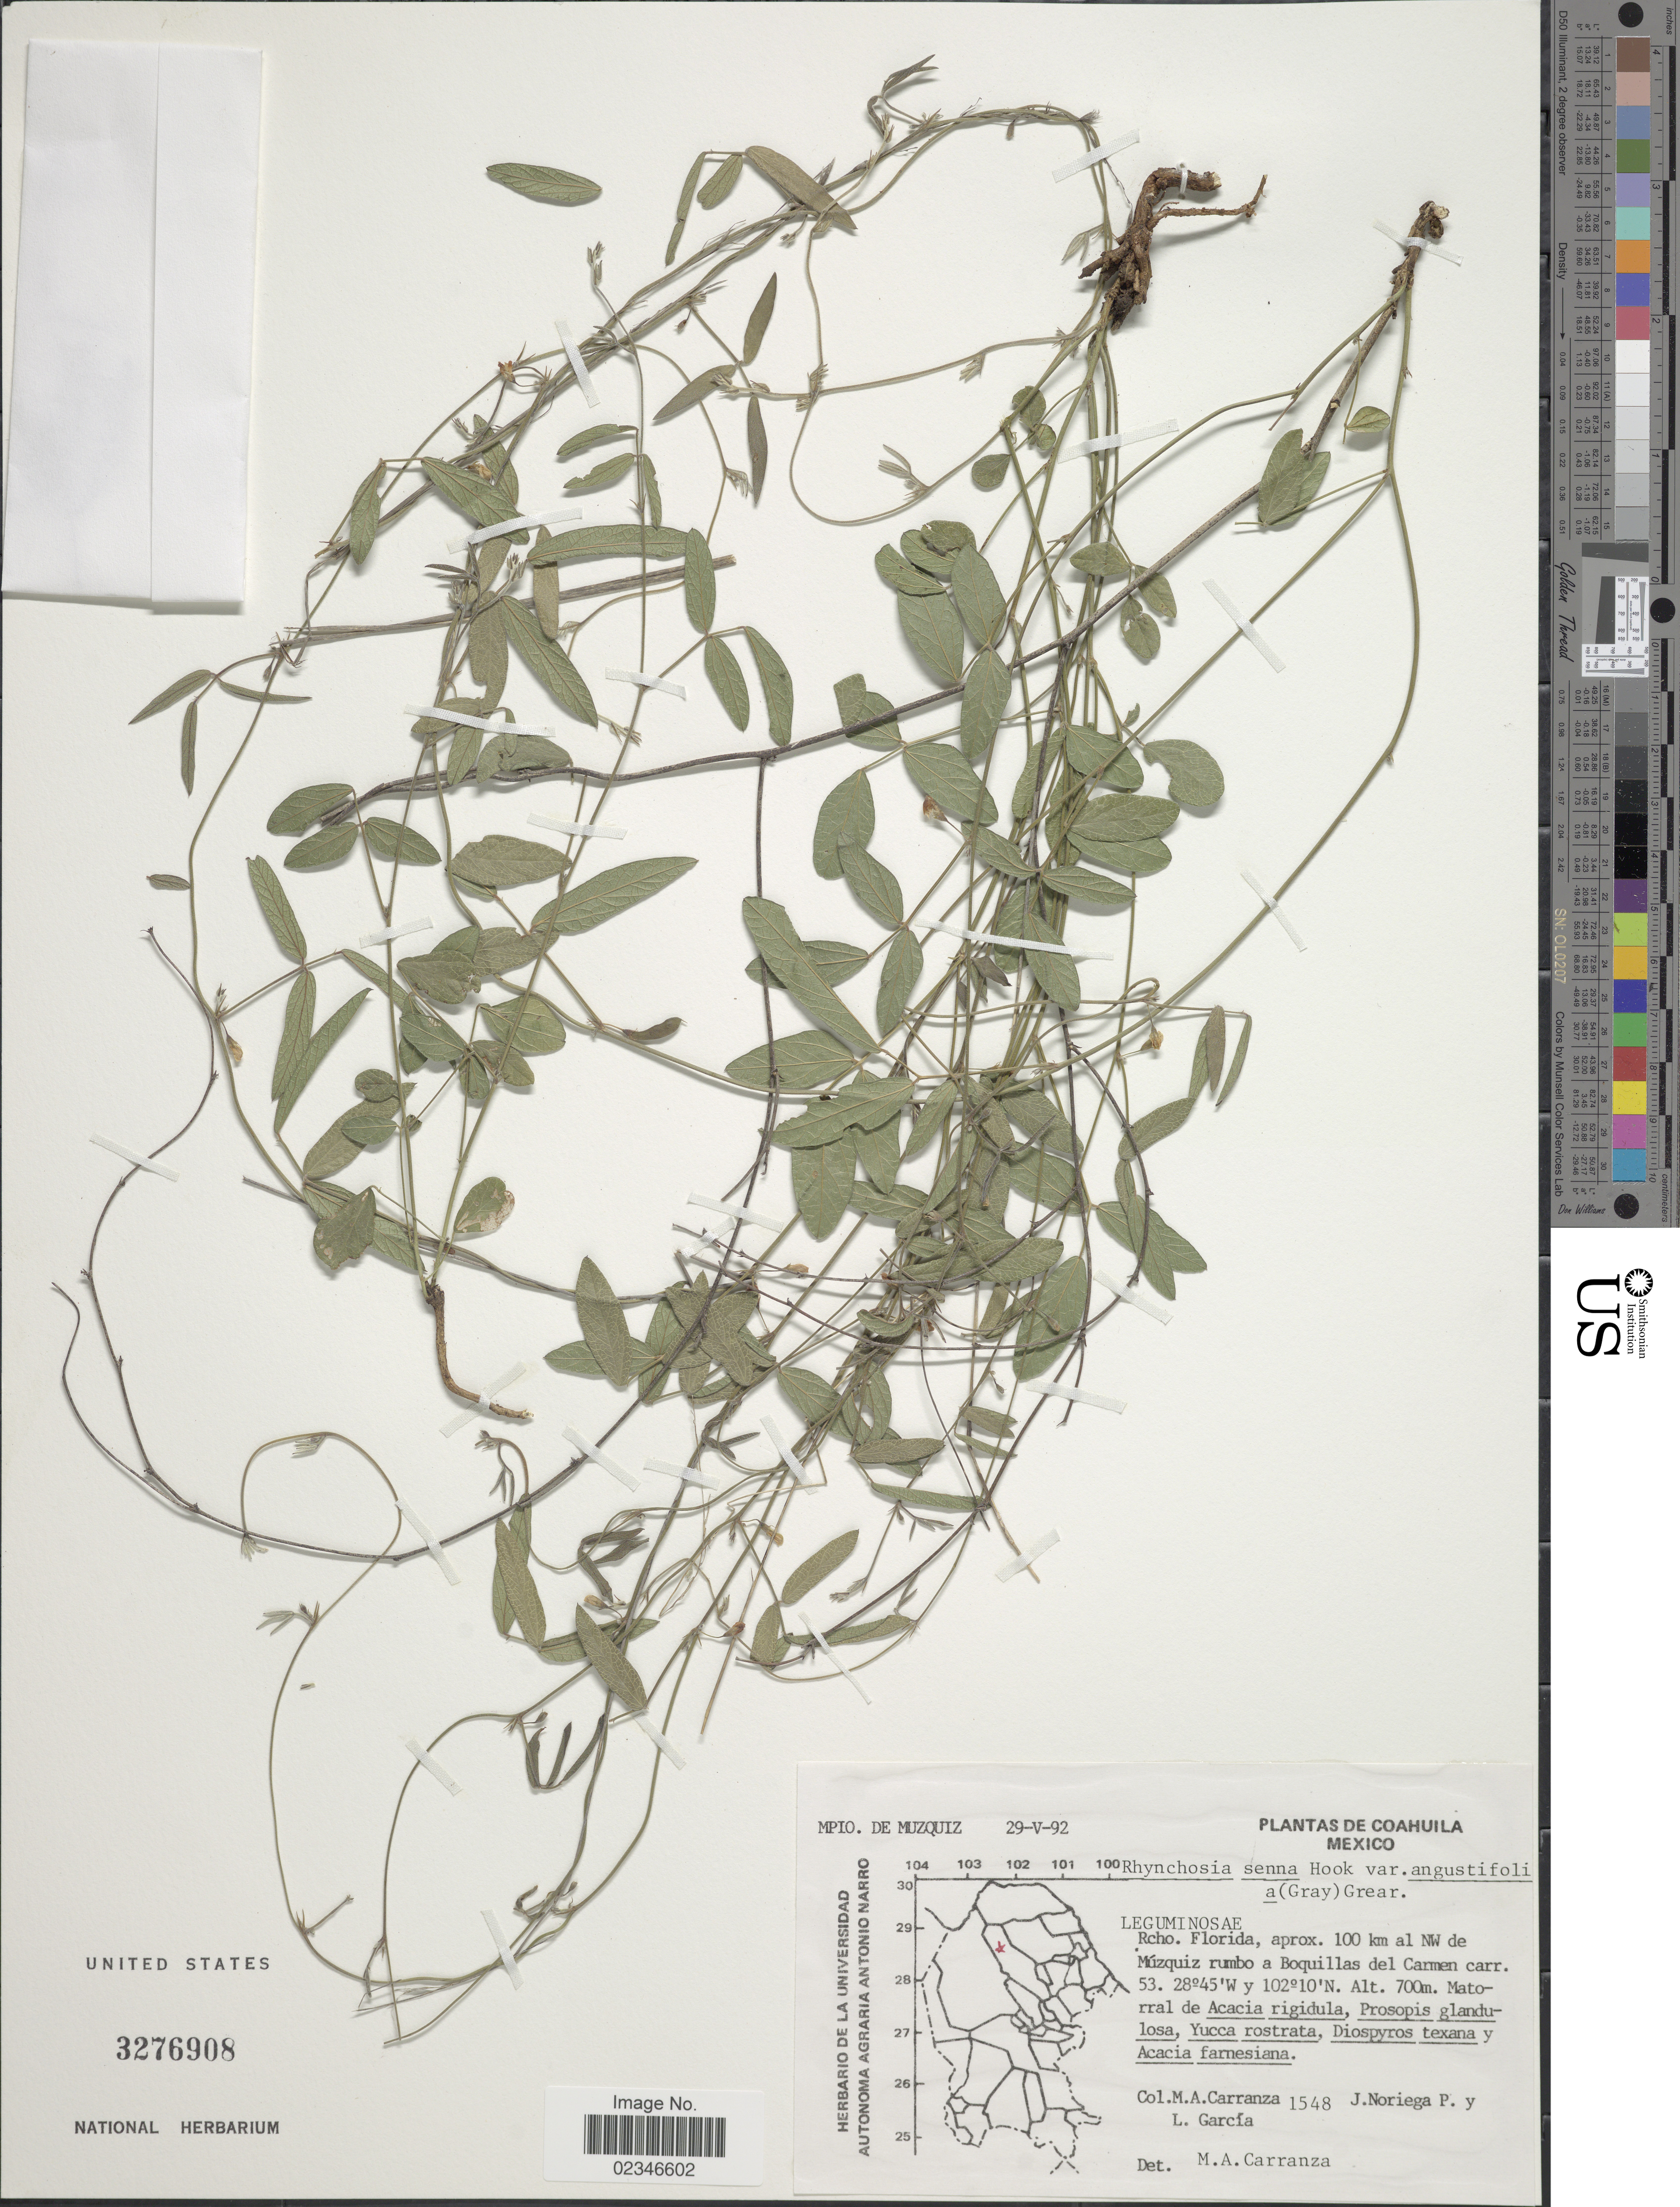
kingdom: Plantae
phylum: Tracheophyta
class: Magnoliopsida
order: Fabales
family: Fabaceae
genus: Rhynchosia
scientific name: Rhynchosia senna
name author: Gillies ex Hook.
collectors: M. Carranza, J. Noriega P. & L. Garcia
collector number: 1548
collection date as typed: Transcribed d/m/y: 29/5/92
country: Mexico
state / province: Coahuila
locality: Coahuila, Mexico, Mpio. de Muzquiz, Rcho. Florida approx. 100 km al NW de Muzquiz rumbo a Boquillas del Carmen carr.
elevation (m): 700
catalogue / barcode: US 3276908